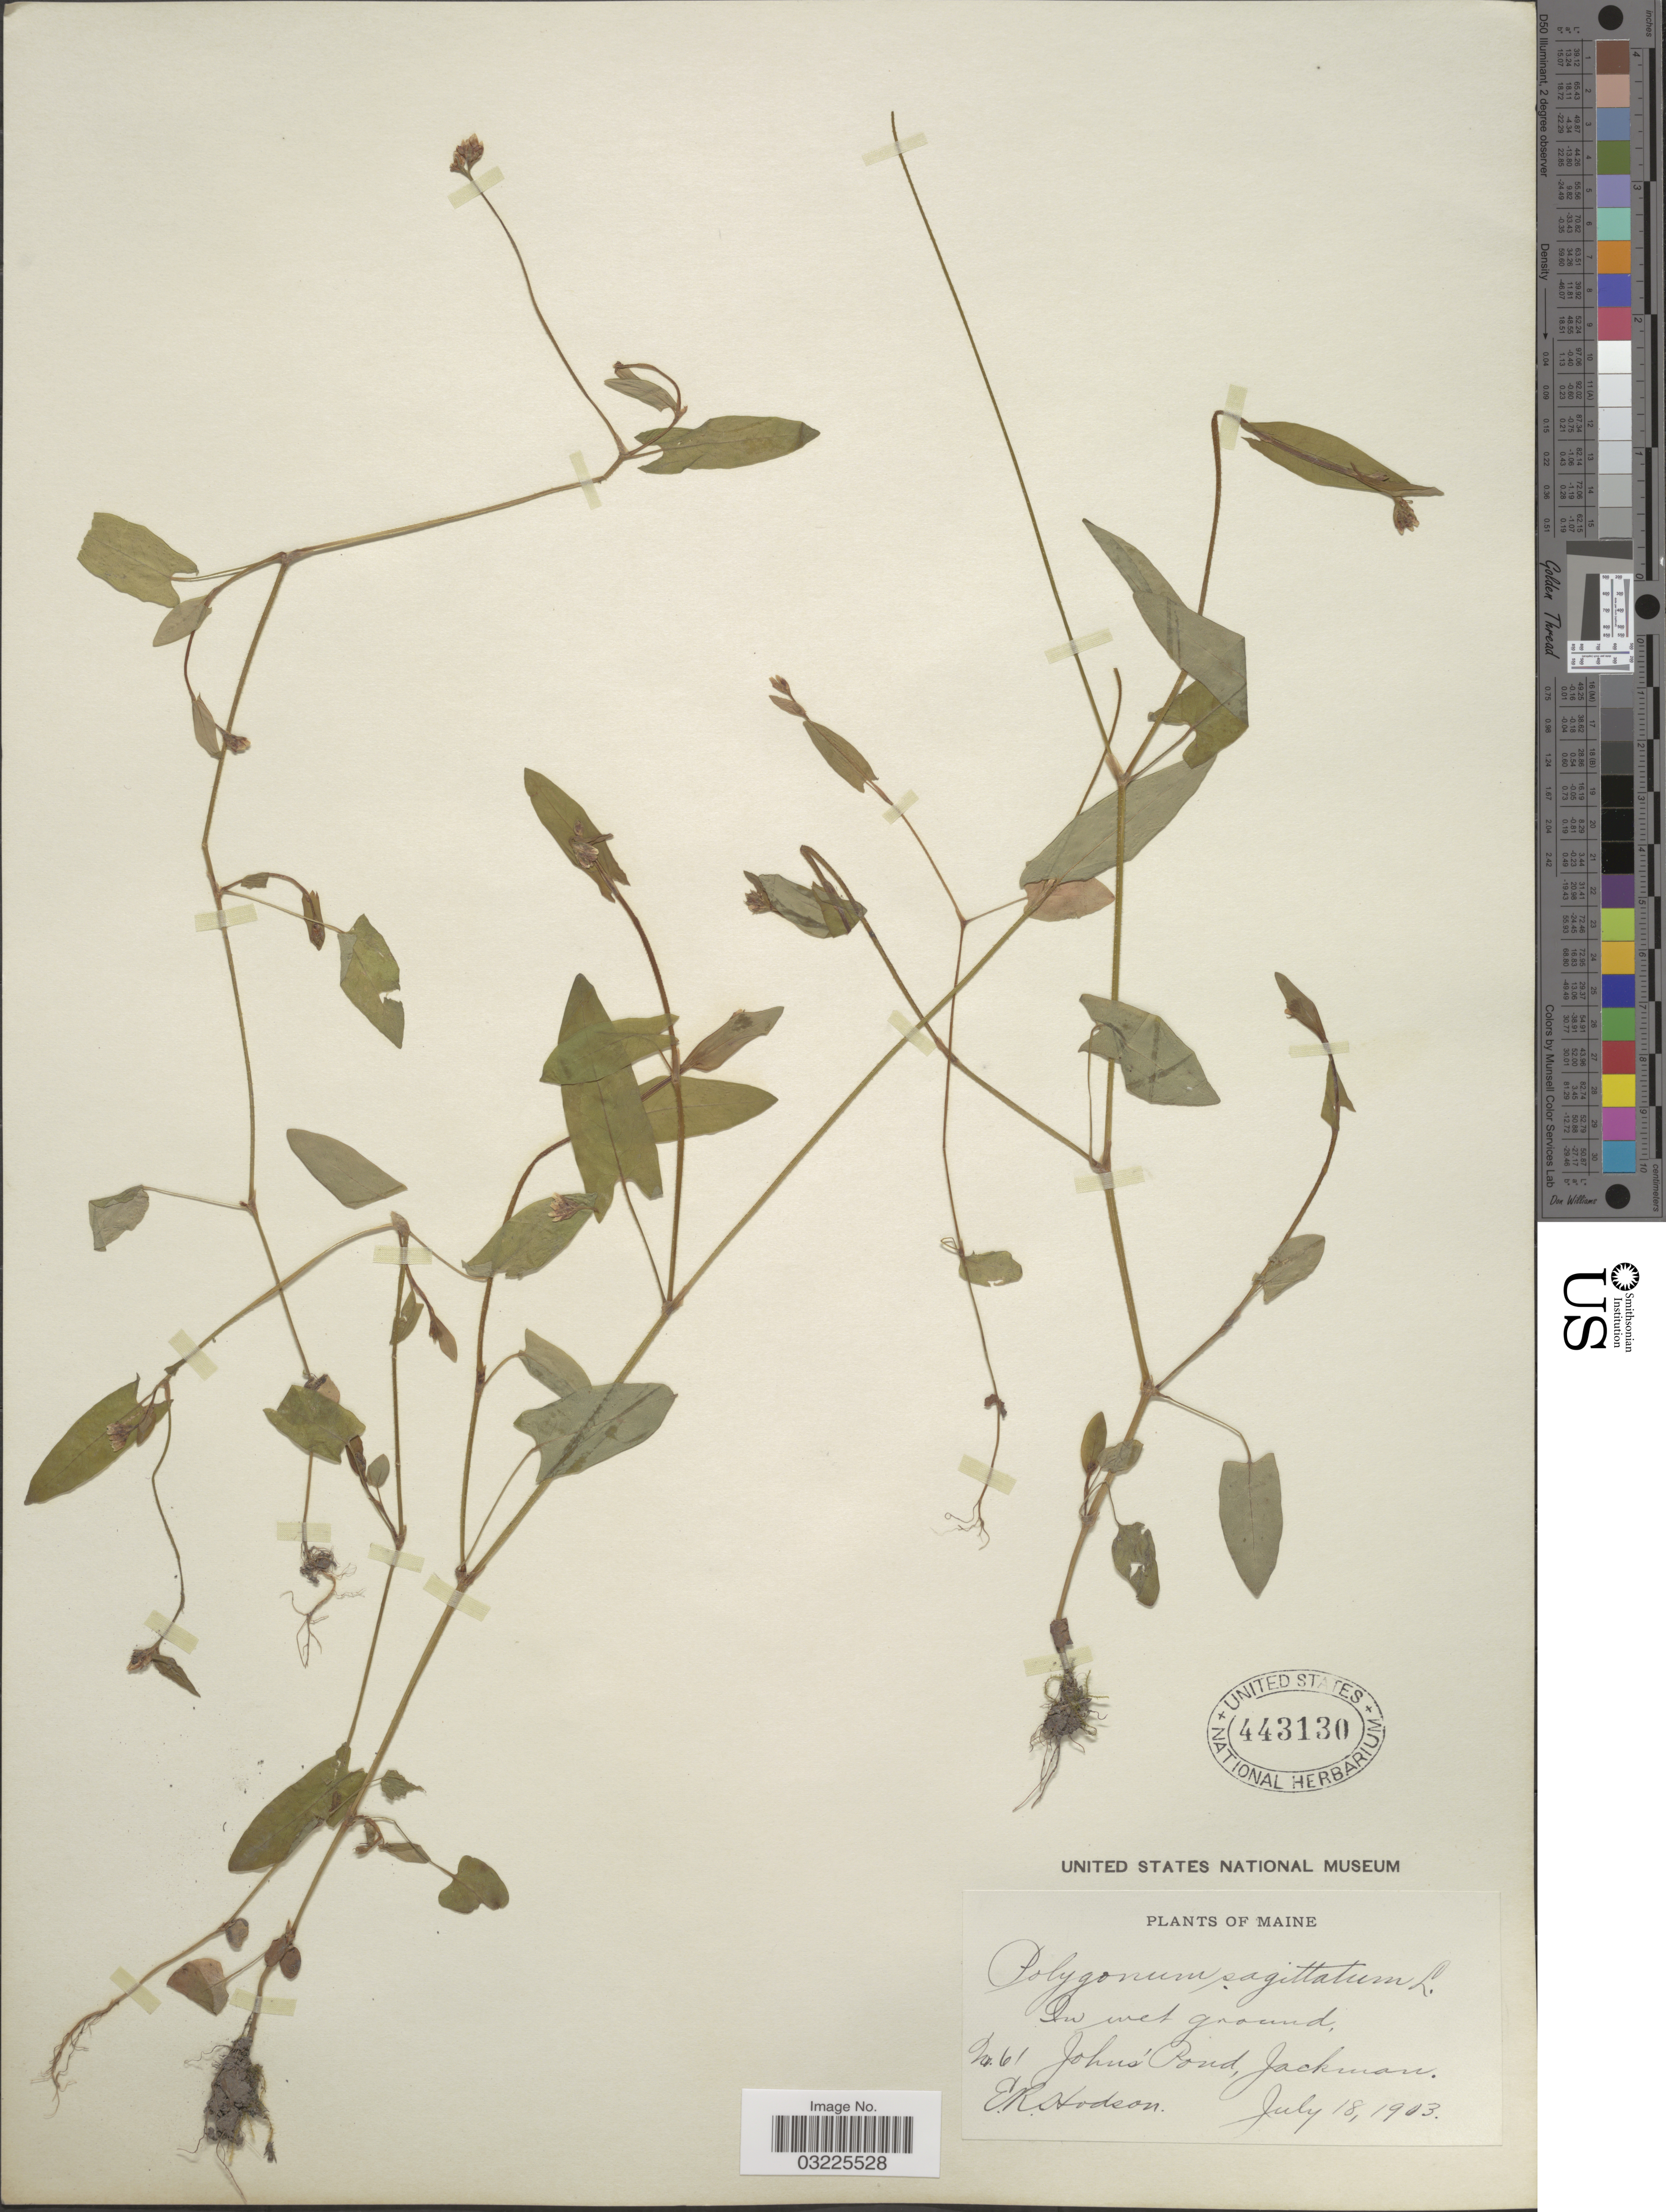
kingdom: Plantae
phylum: Tracheophyta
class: Magnoliopsida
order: Caryophyllales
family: Polygonaceae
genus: Persicaria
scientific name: Persicaria sagittata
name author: (L.) H. Gross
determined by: Atha, D. E.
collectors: E. Hodson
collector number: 61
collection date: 1903-07-18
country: United States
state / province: Maine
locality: John's Pond, Jackman.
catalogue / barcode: US 443130